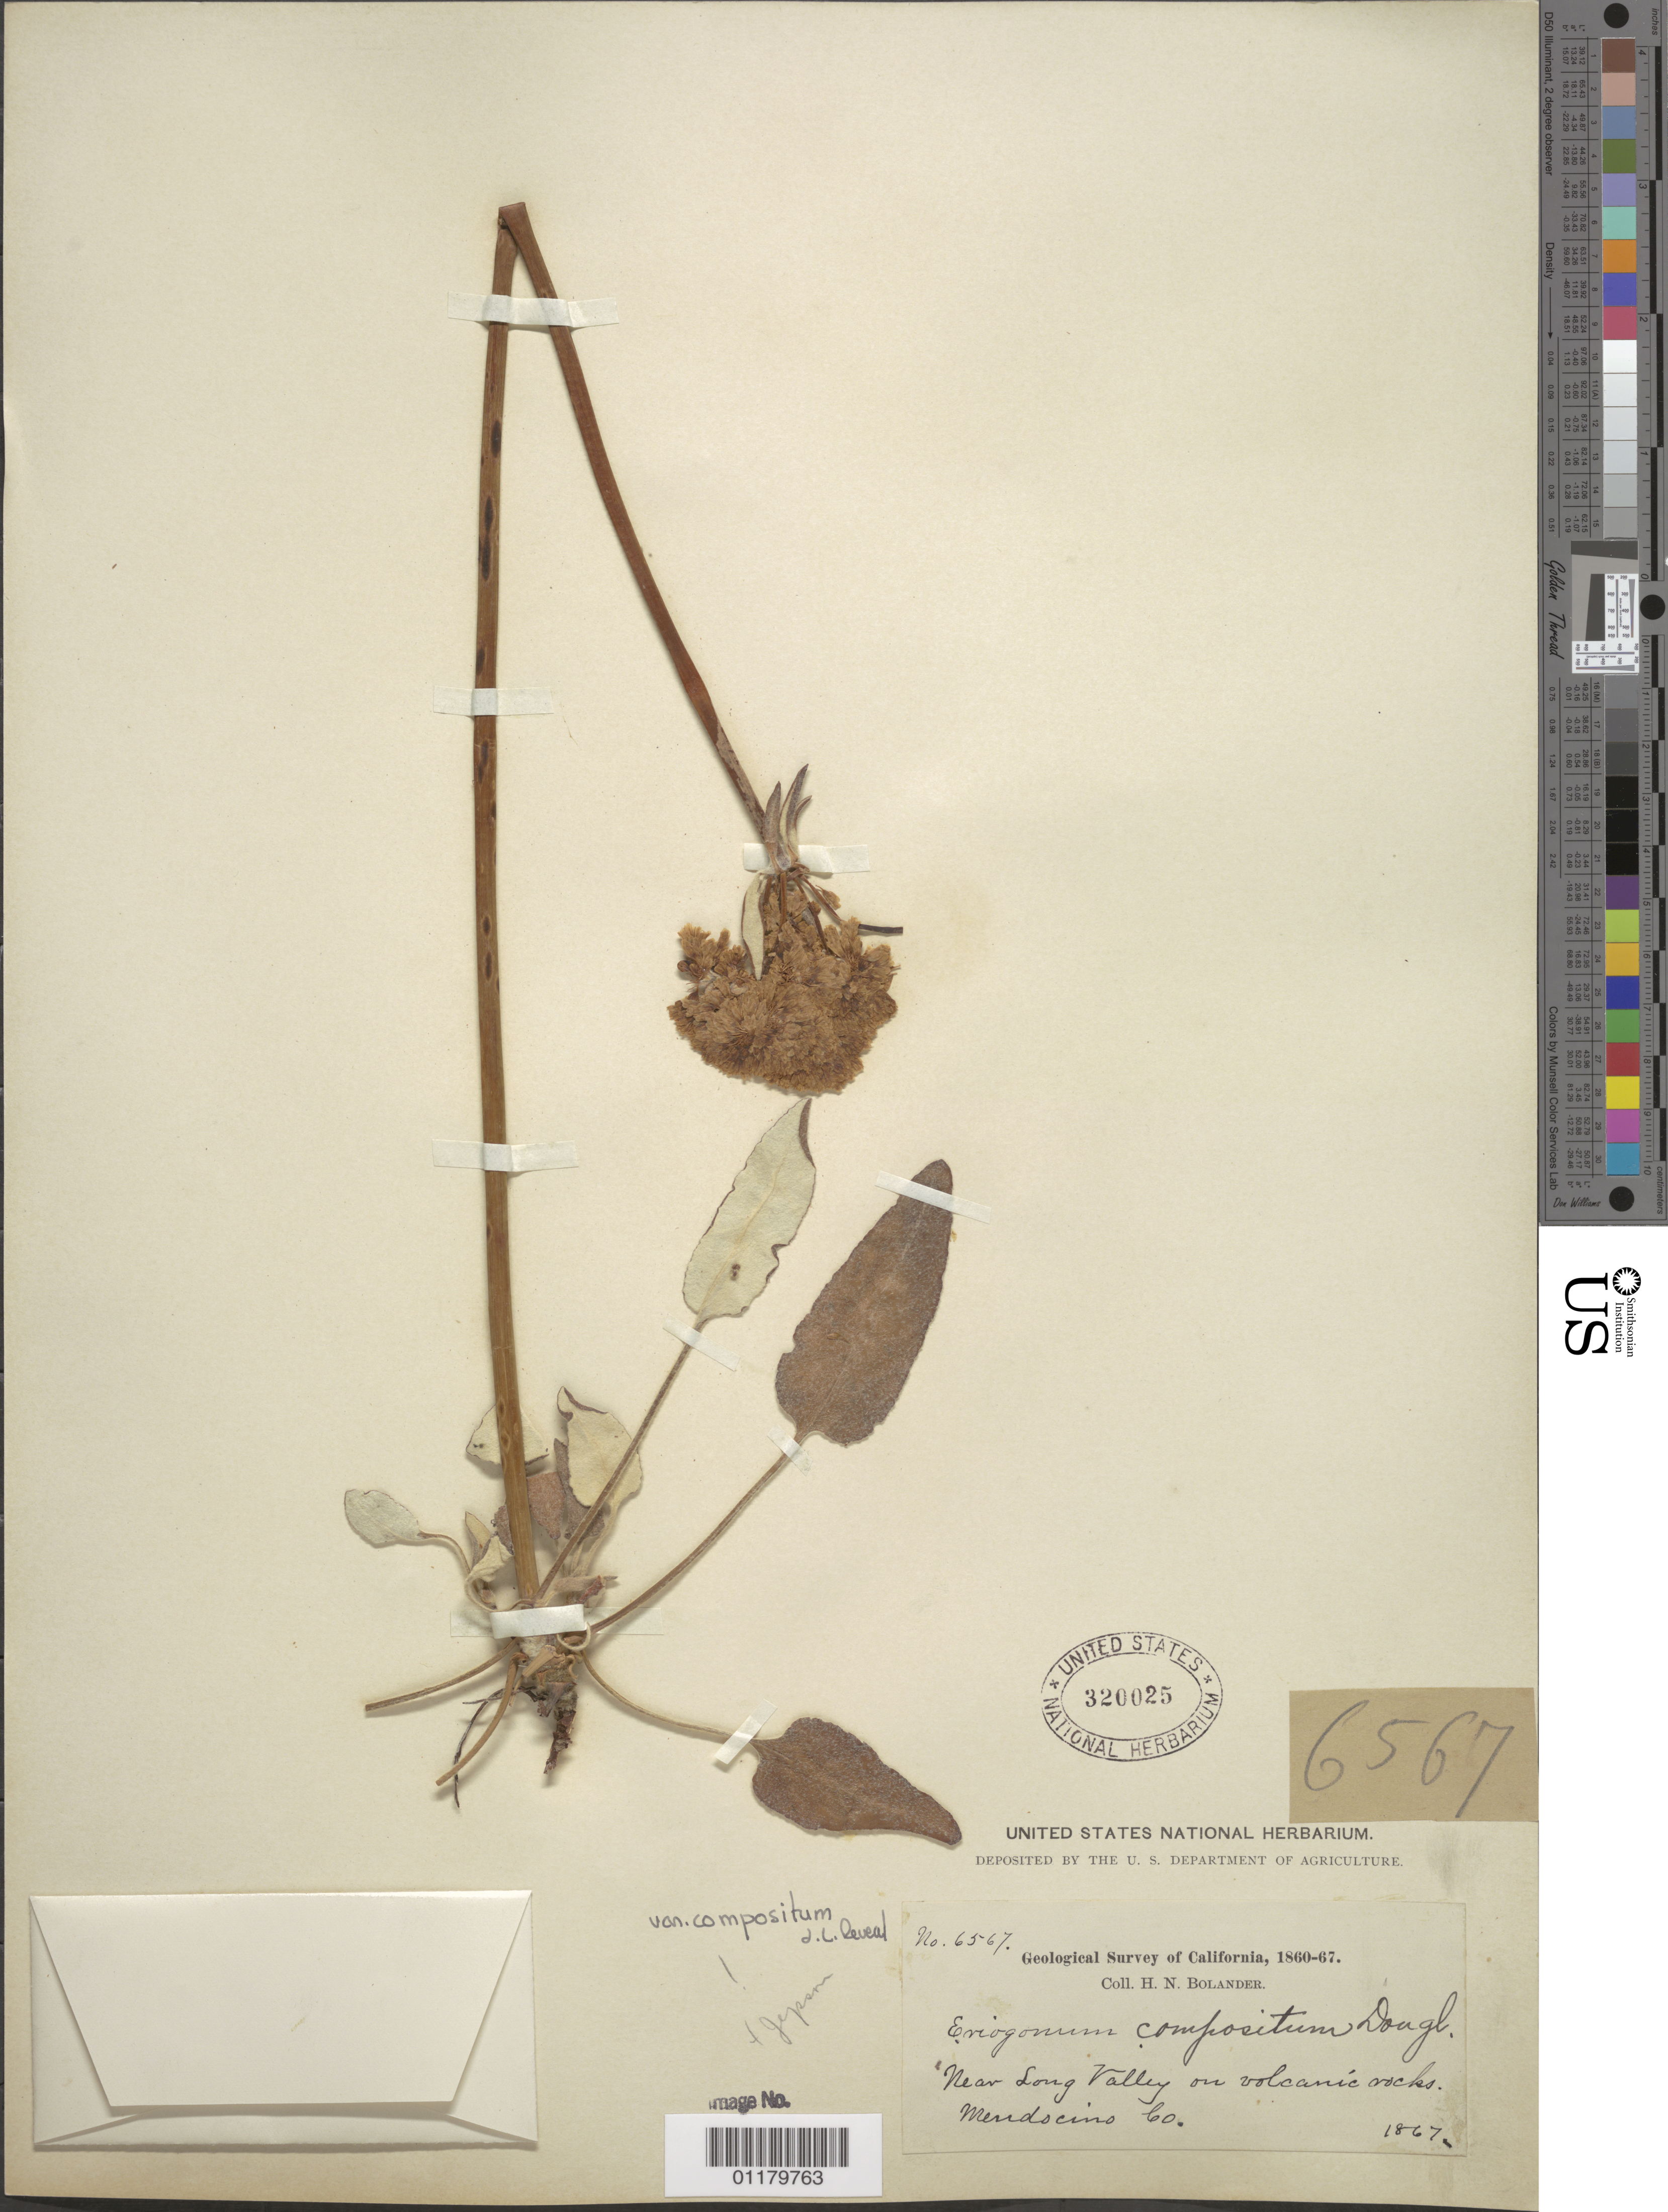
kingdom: Plantae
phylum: Tracheophyta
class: Magnoliopsida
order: Caryophyllales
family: Polygonaceae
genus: Eriogonum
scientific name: Eriogonum compositum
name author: Douglas ex Benth.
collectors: H. Bolander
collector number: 6567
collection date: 1867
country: United States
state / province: California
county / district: Mendocino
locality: Near Long Valley on volcanic rocks.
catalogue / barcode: US 320025